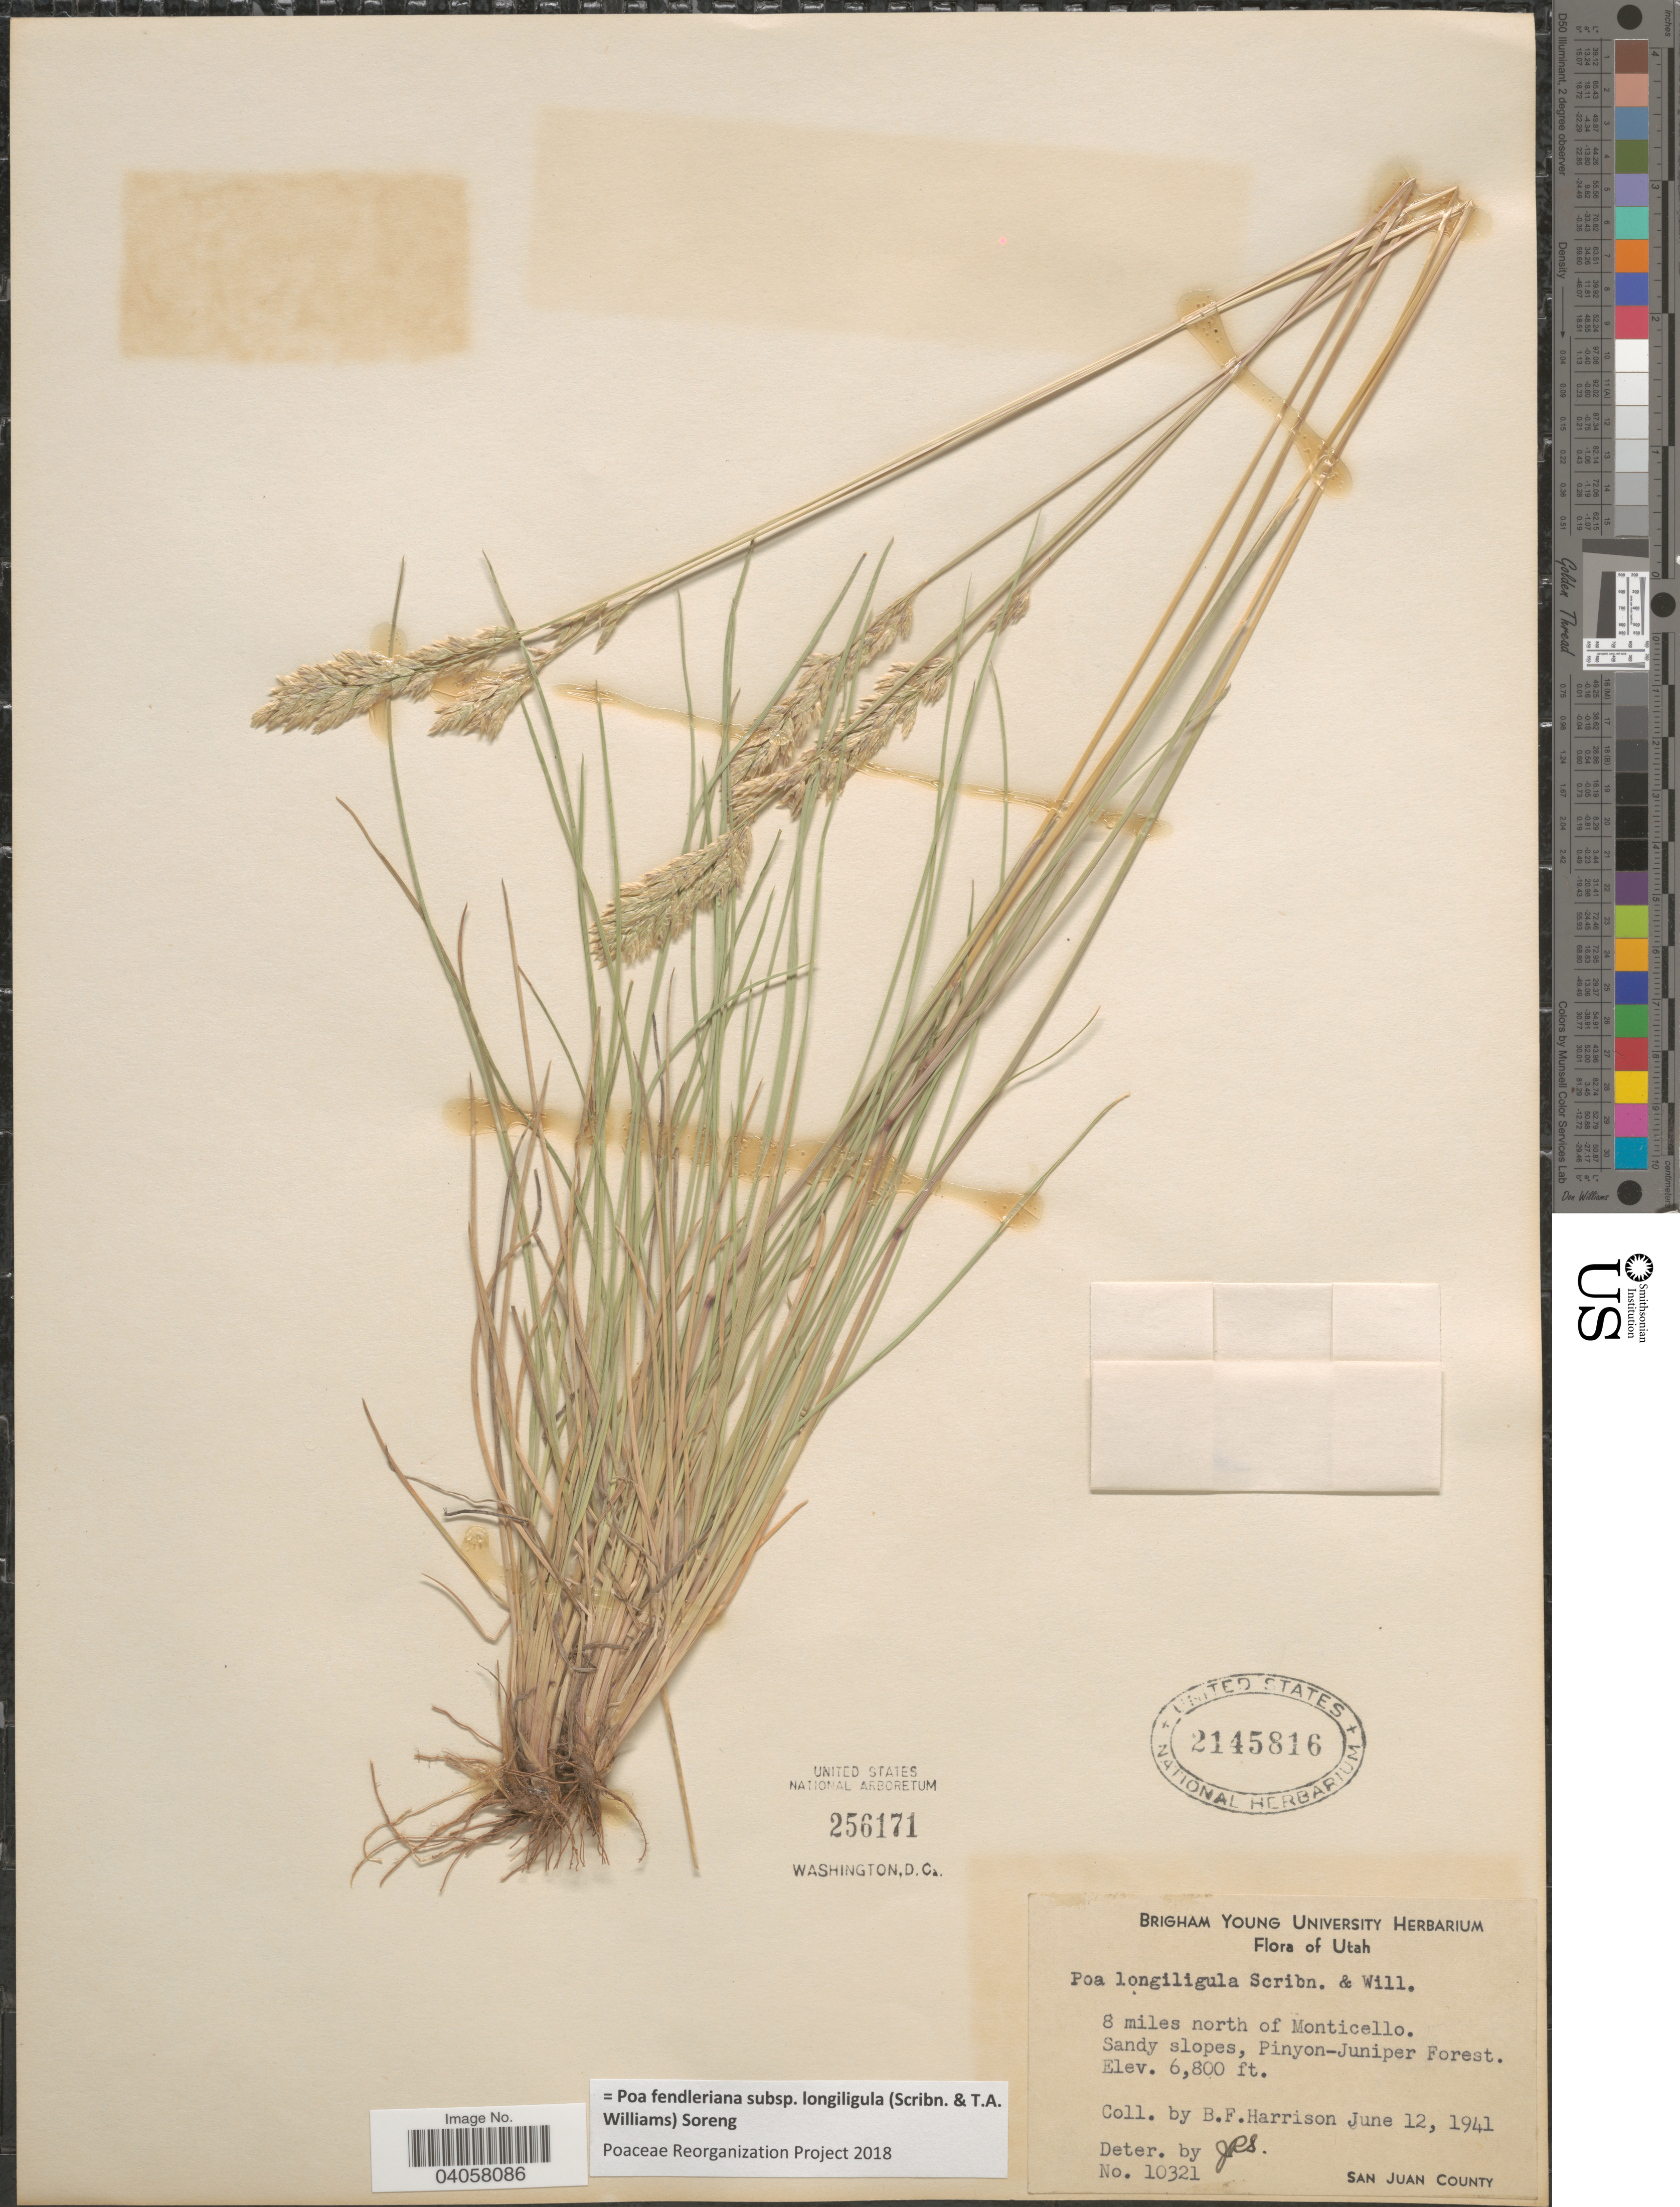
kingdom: Plantae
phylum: Tracheophyta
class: Liliopsida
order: Poales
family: Poaceae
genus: Poa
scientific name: Poa fendleriana subsp. longiligula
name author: (Scribn. & T.A. Williams) Soreng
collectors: B. F. Harrison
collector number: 10321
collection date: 1941-06-12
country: United States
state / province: Utah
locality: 8 miles north of Monticello. Sandy slopes, Pinyon-Juniper Forest. San Juan County.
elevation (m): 2073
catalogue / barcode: US 2145816